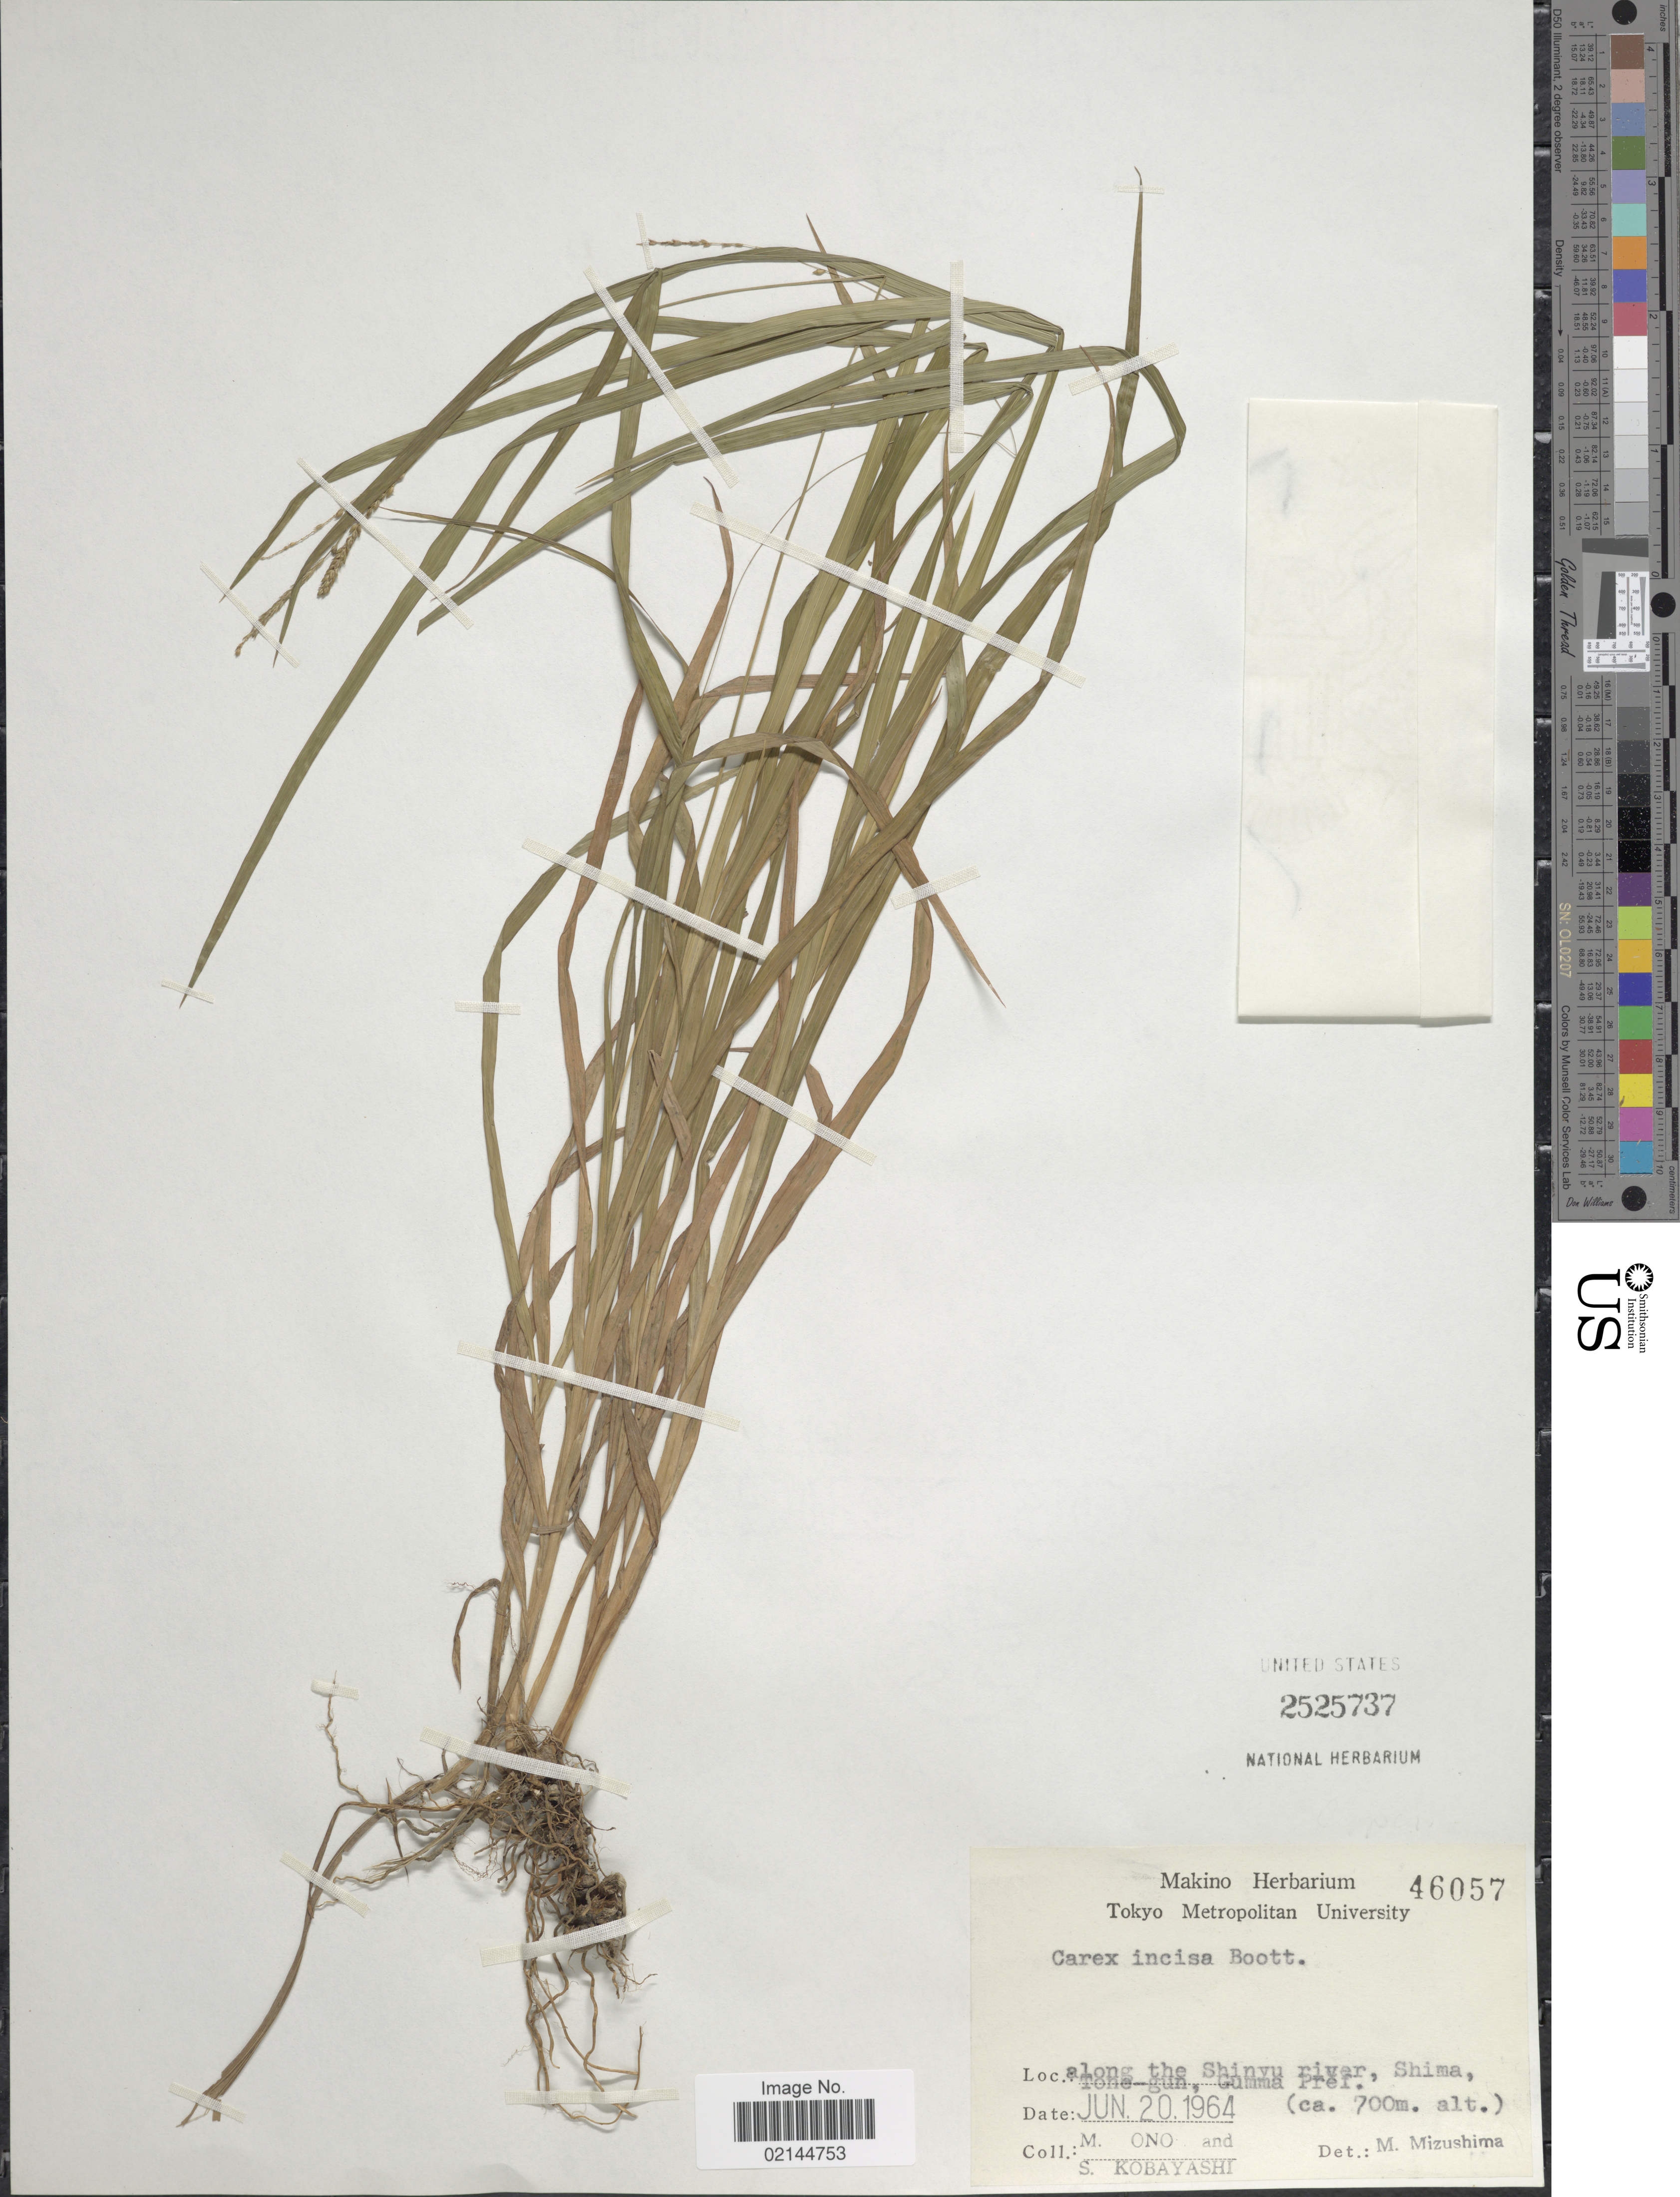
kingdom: Plantae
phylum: Tracheophyta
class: Liliopsida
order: Poales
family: Cyperaceae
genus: Carex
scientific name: Carex incisa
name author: Boott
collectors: M. Ono & S. Kobayashi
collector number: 46057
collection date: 1964-06-20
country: Japan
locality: Along the Shinyu river, Shima, Tono-gun, Gunma Pref.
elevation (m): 700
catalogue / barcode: US 2525737